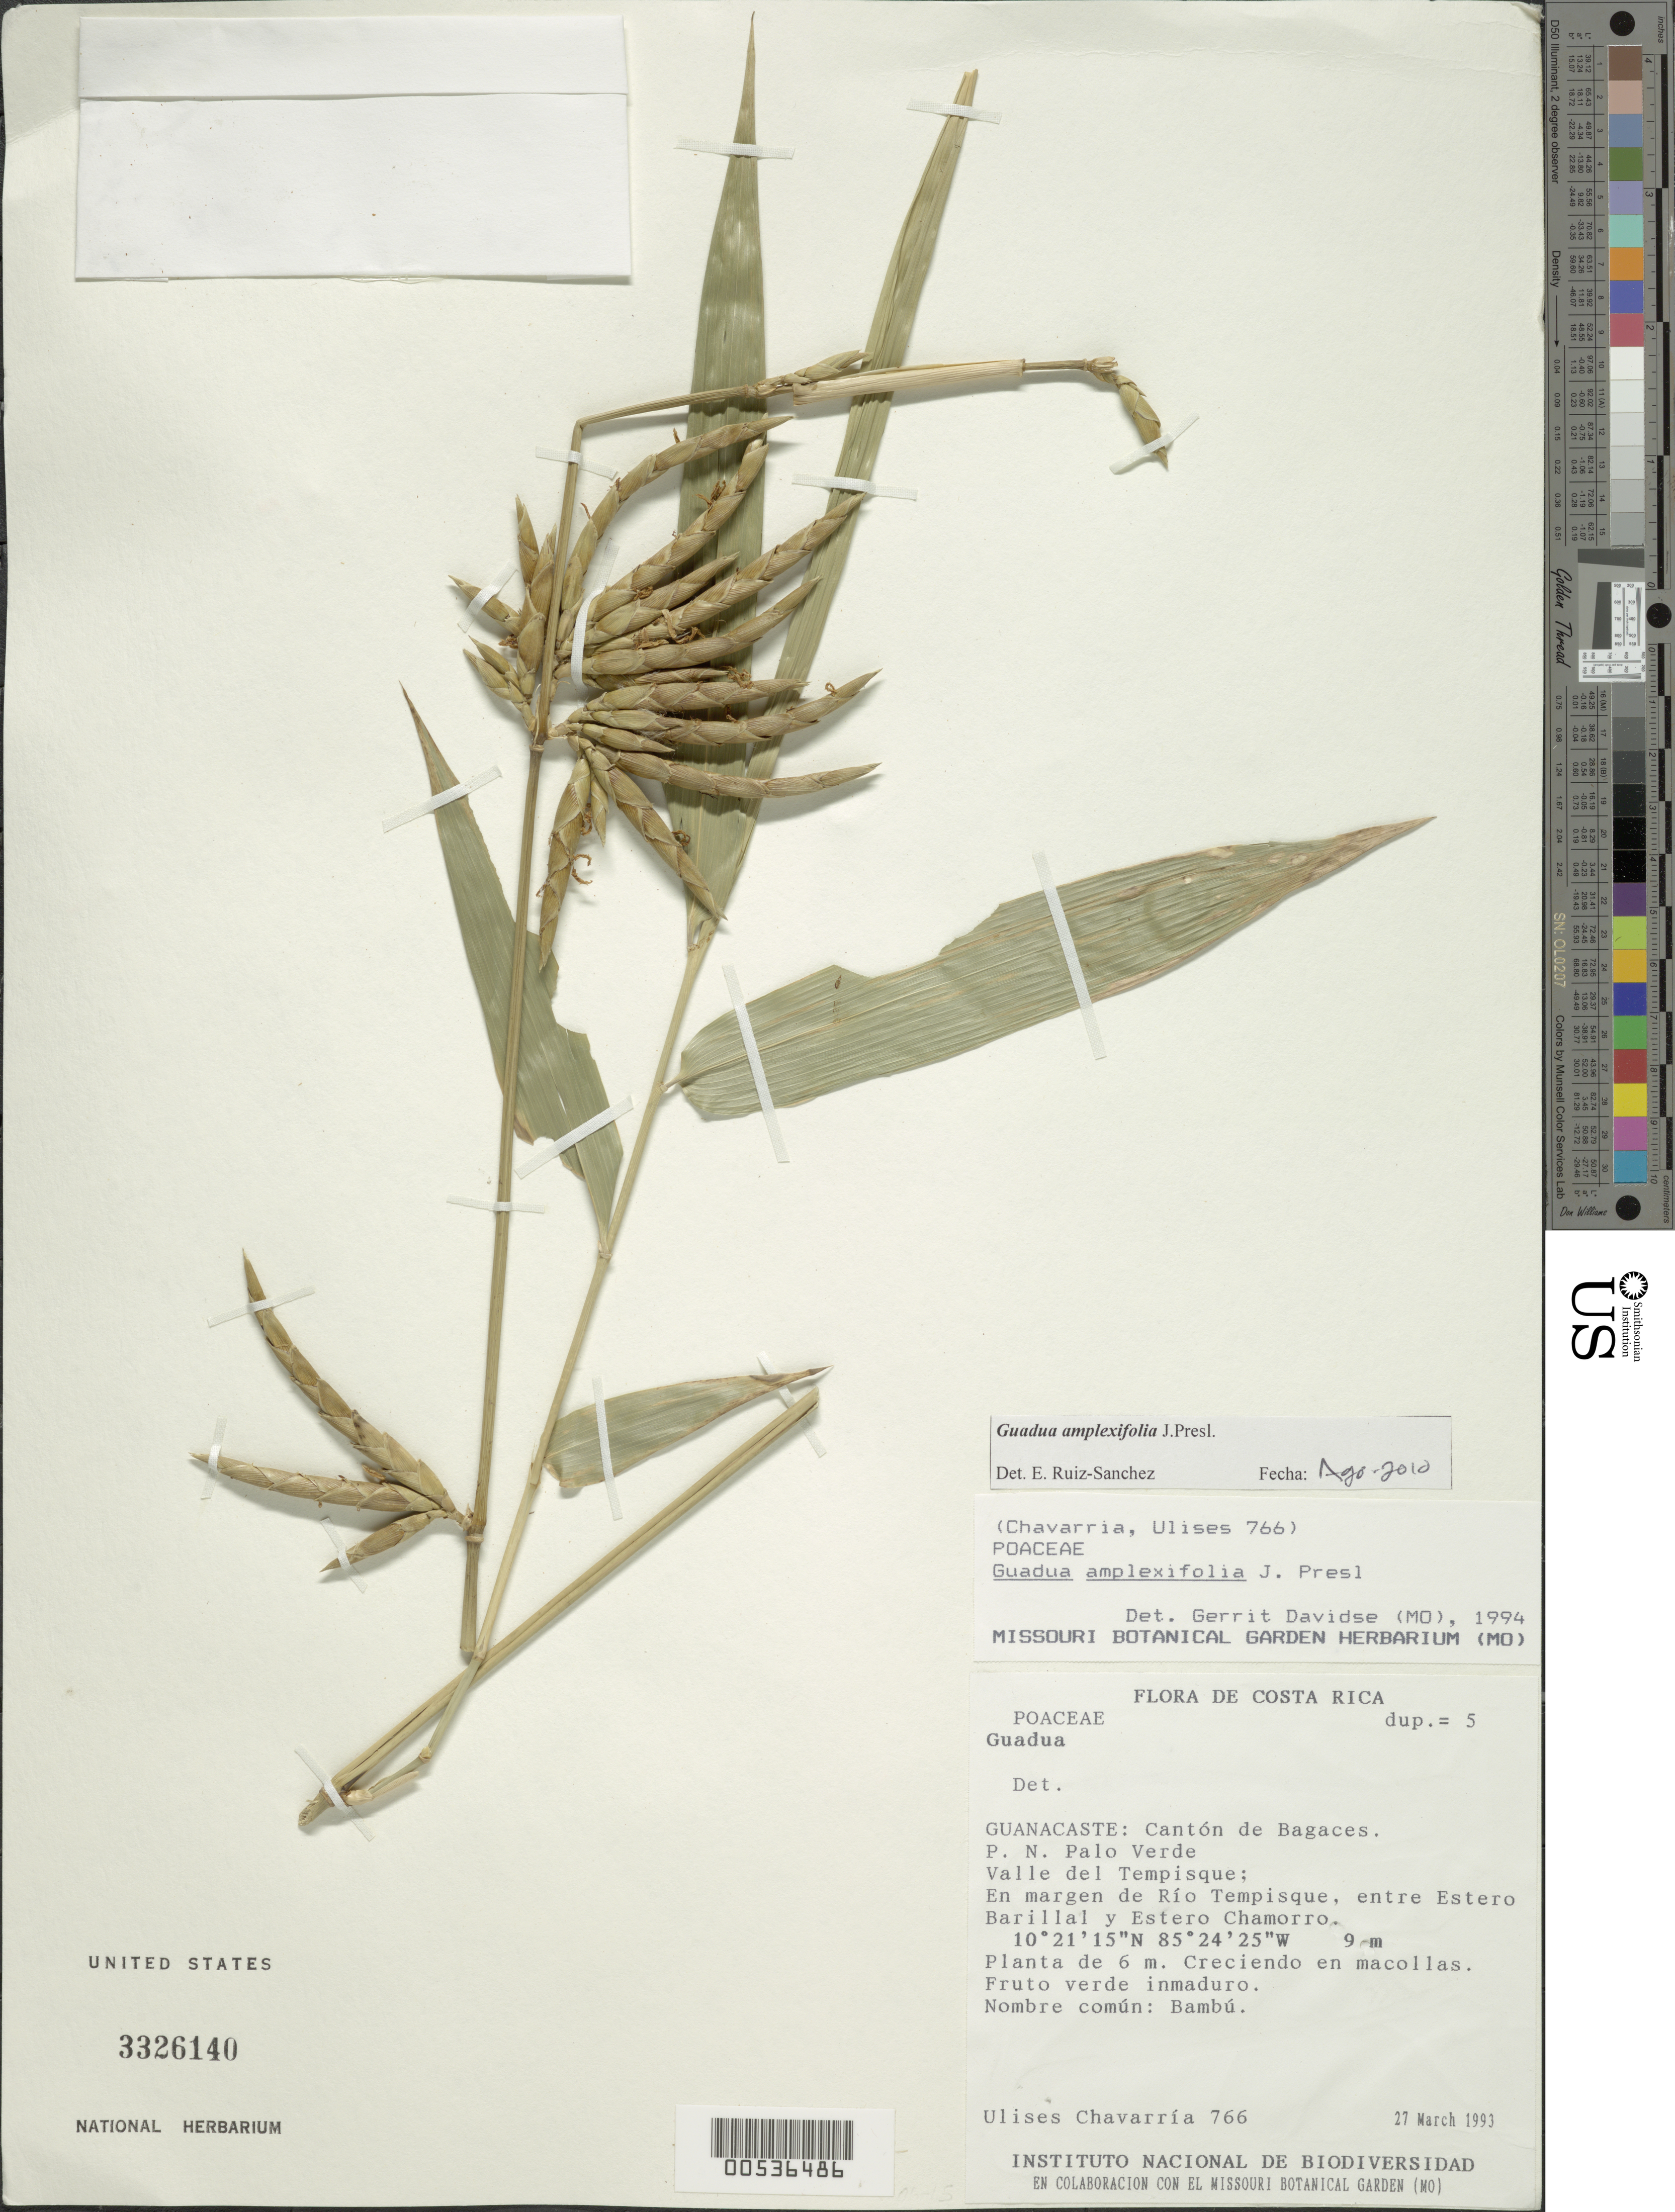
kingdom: Plantae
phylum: Tracheophyta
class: Liliopsida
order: Poales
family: Poaceae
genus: Guadua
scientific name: Guadua amplexifolia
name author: J. Presl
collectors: U. Chavarria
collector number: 766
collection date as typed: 27 Mar 1993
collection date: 1993-03-27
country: Costa Rica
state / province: Guanacaste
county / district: Bagaces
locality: Canton de bagaces, palo verde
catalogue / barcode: US 3326140